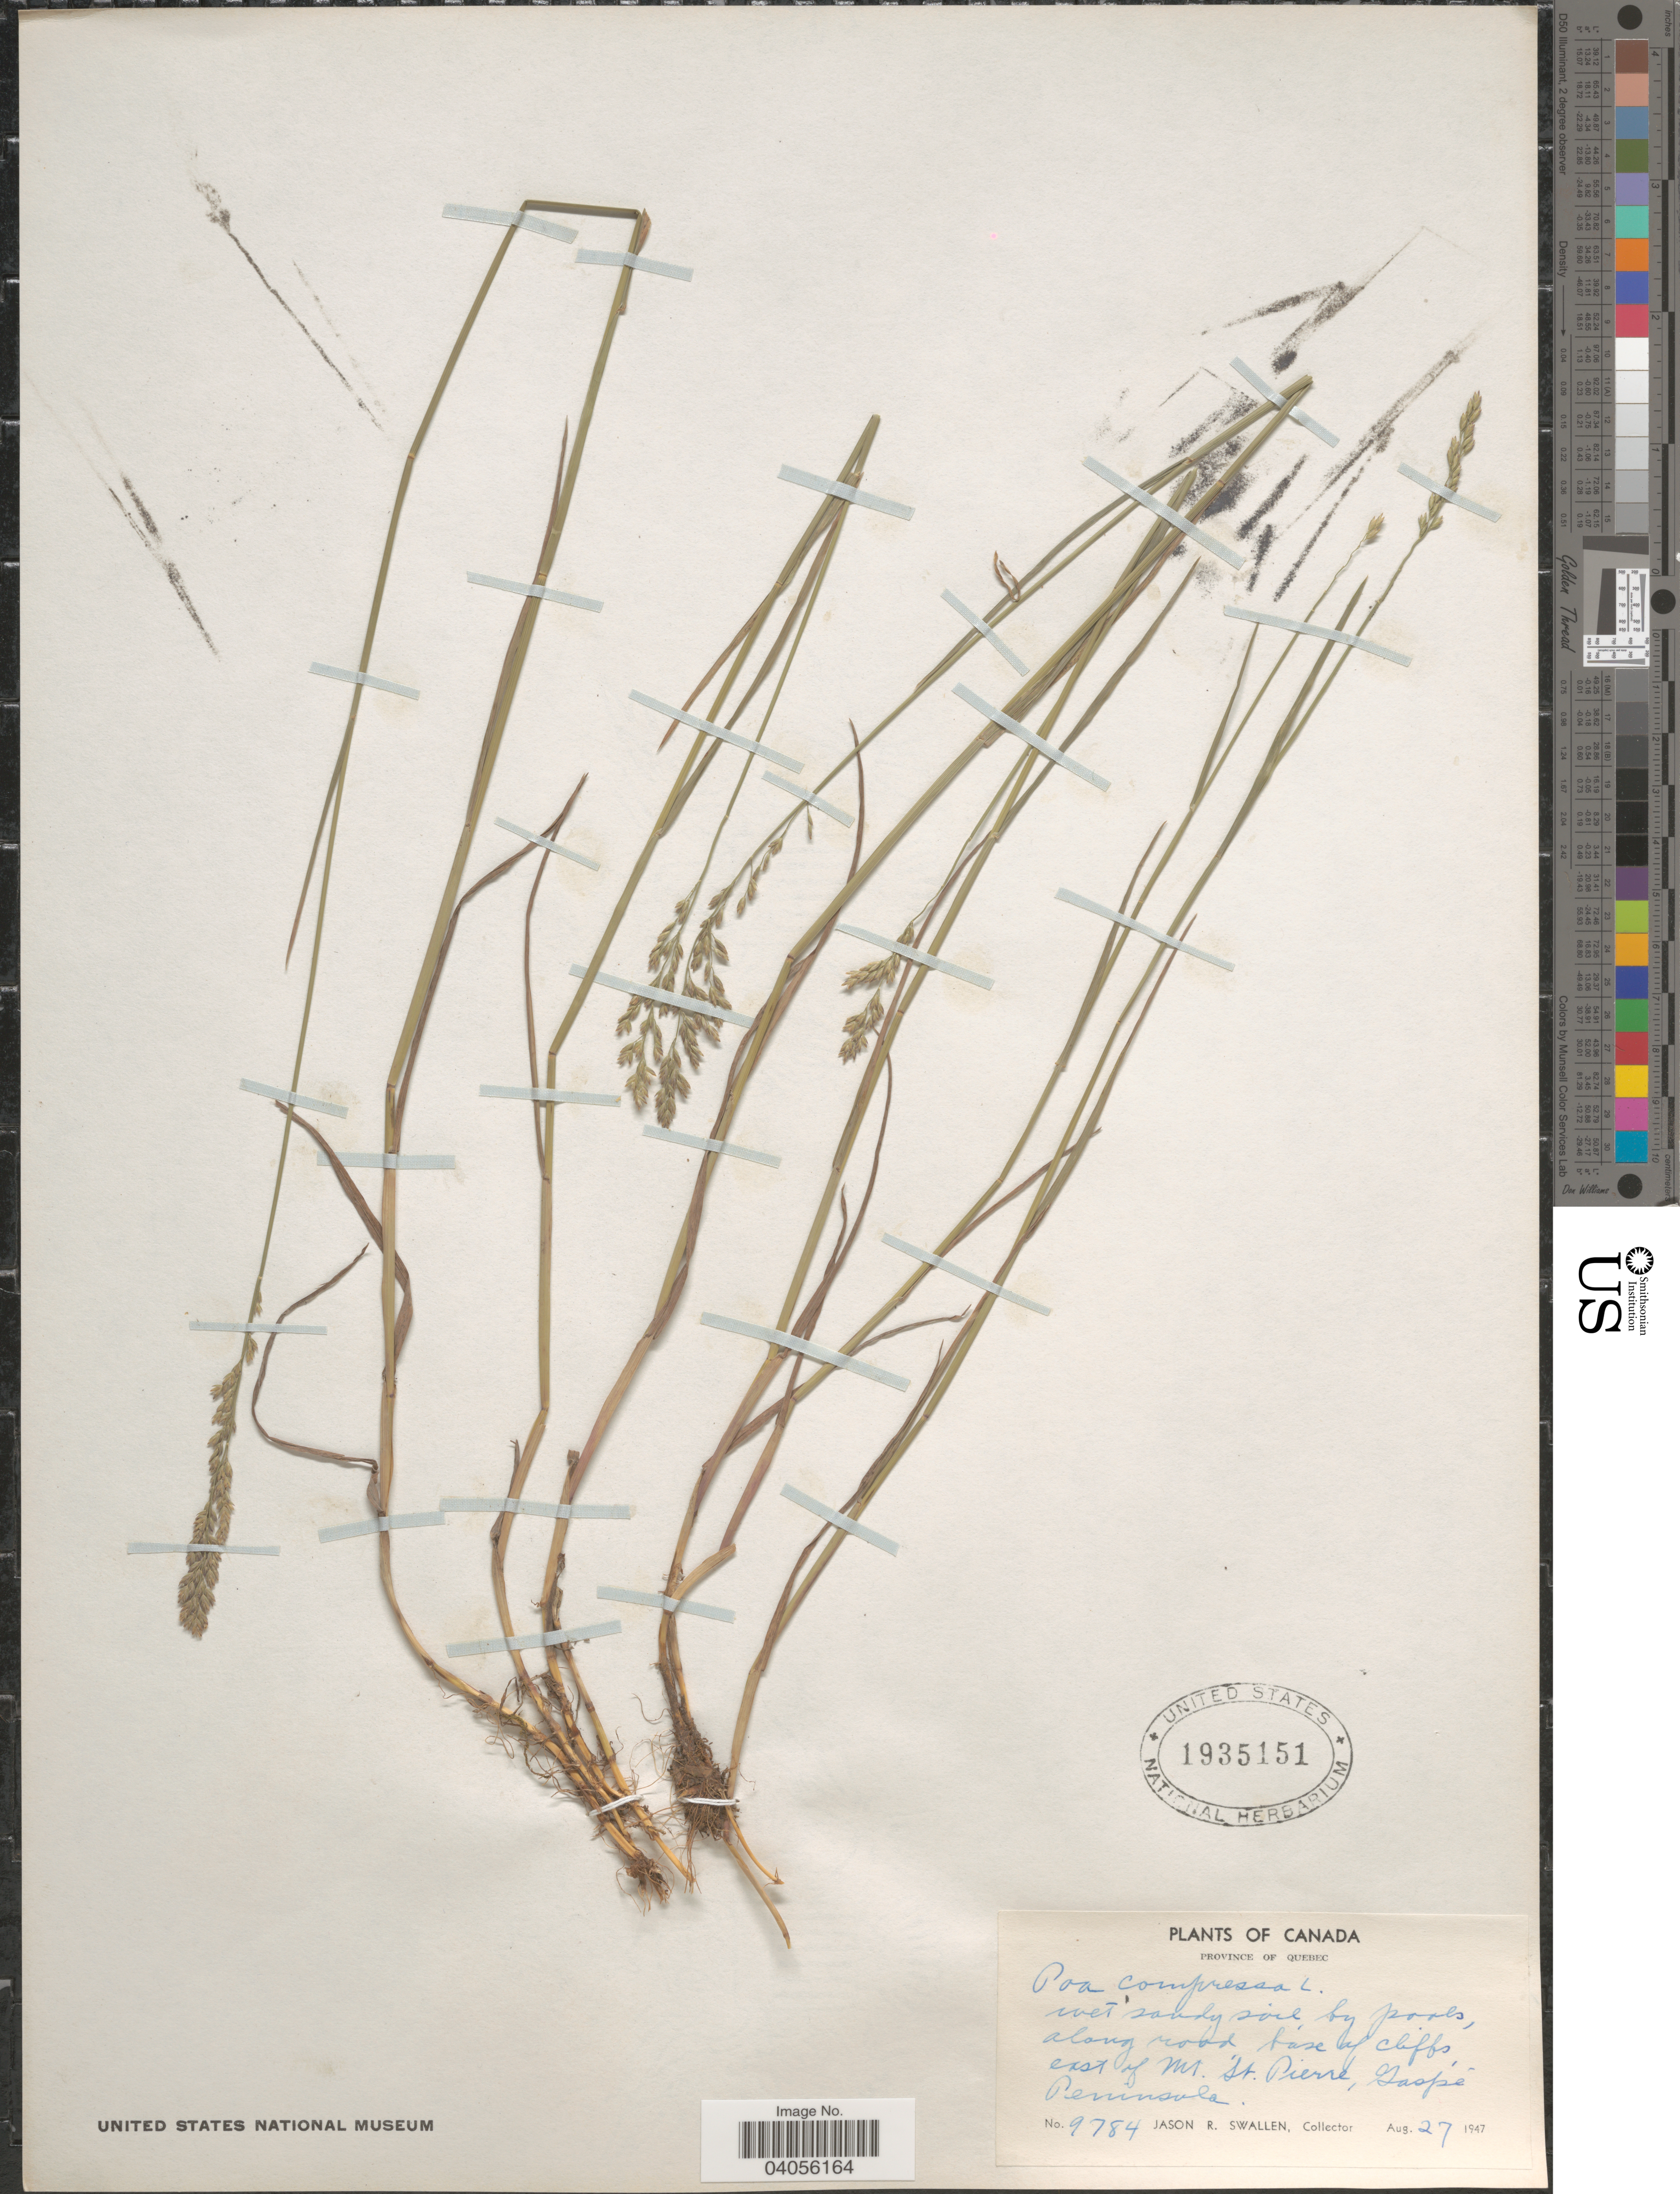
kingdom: Plantae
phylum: Tracheophyta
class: Liliopsida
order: Poales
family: Poaceae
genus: Poa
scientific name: Poa compressa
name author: L.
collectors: J. R. Swallen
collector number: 9784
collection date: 1947-08-27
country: Canada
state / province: Quebec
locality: Wet sandy soil by pools, along road base of cliffs, east of Mt. St. Pierre, Gaspé Peninsula.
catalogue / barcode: US 1935151